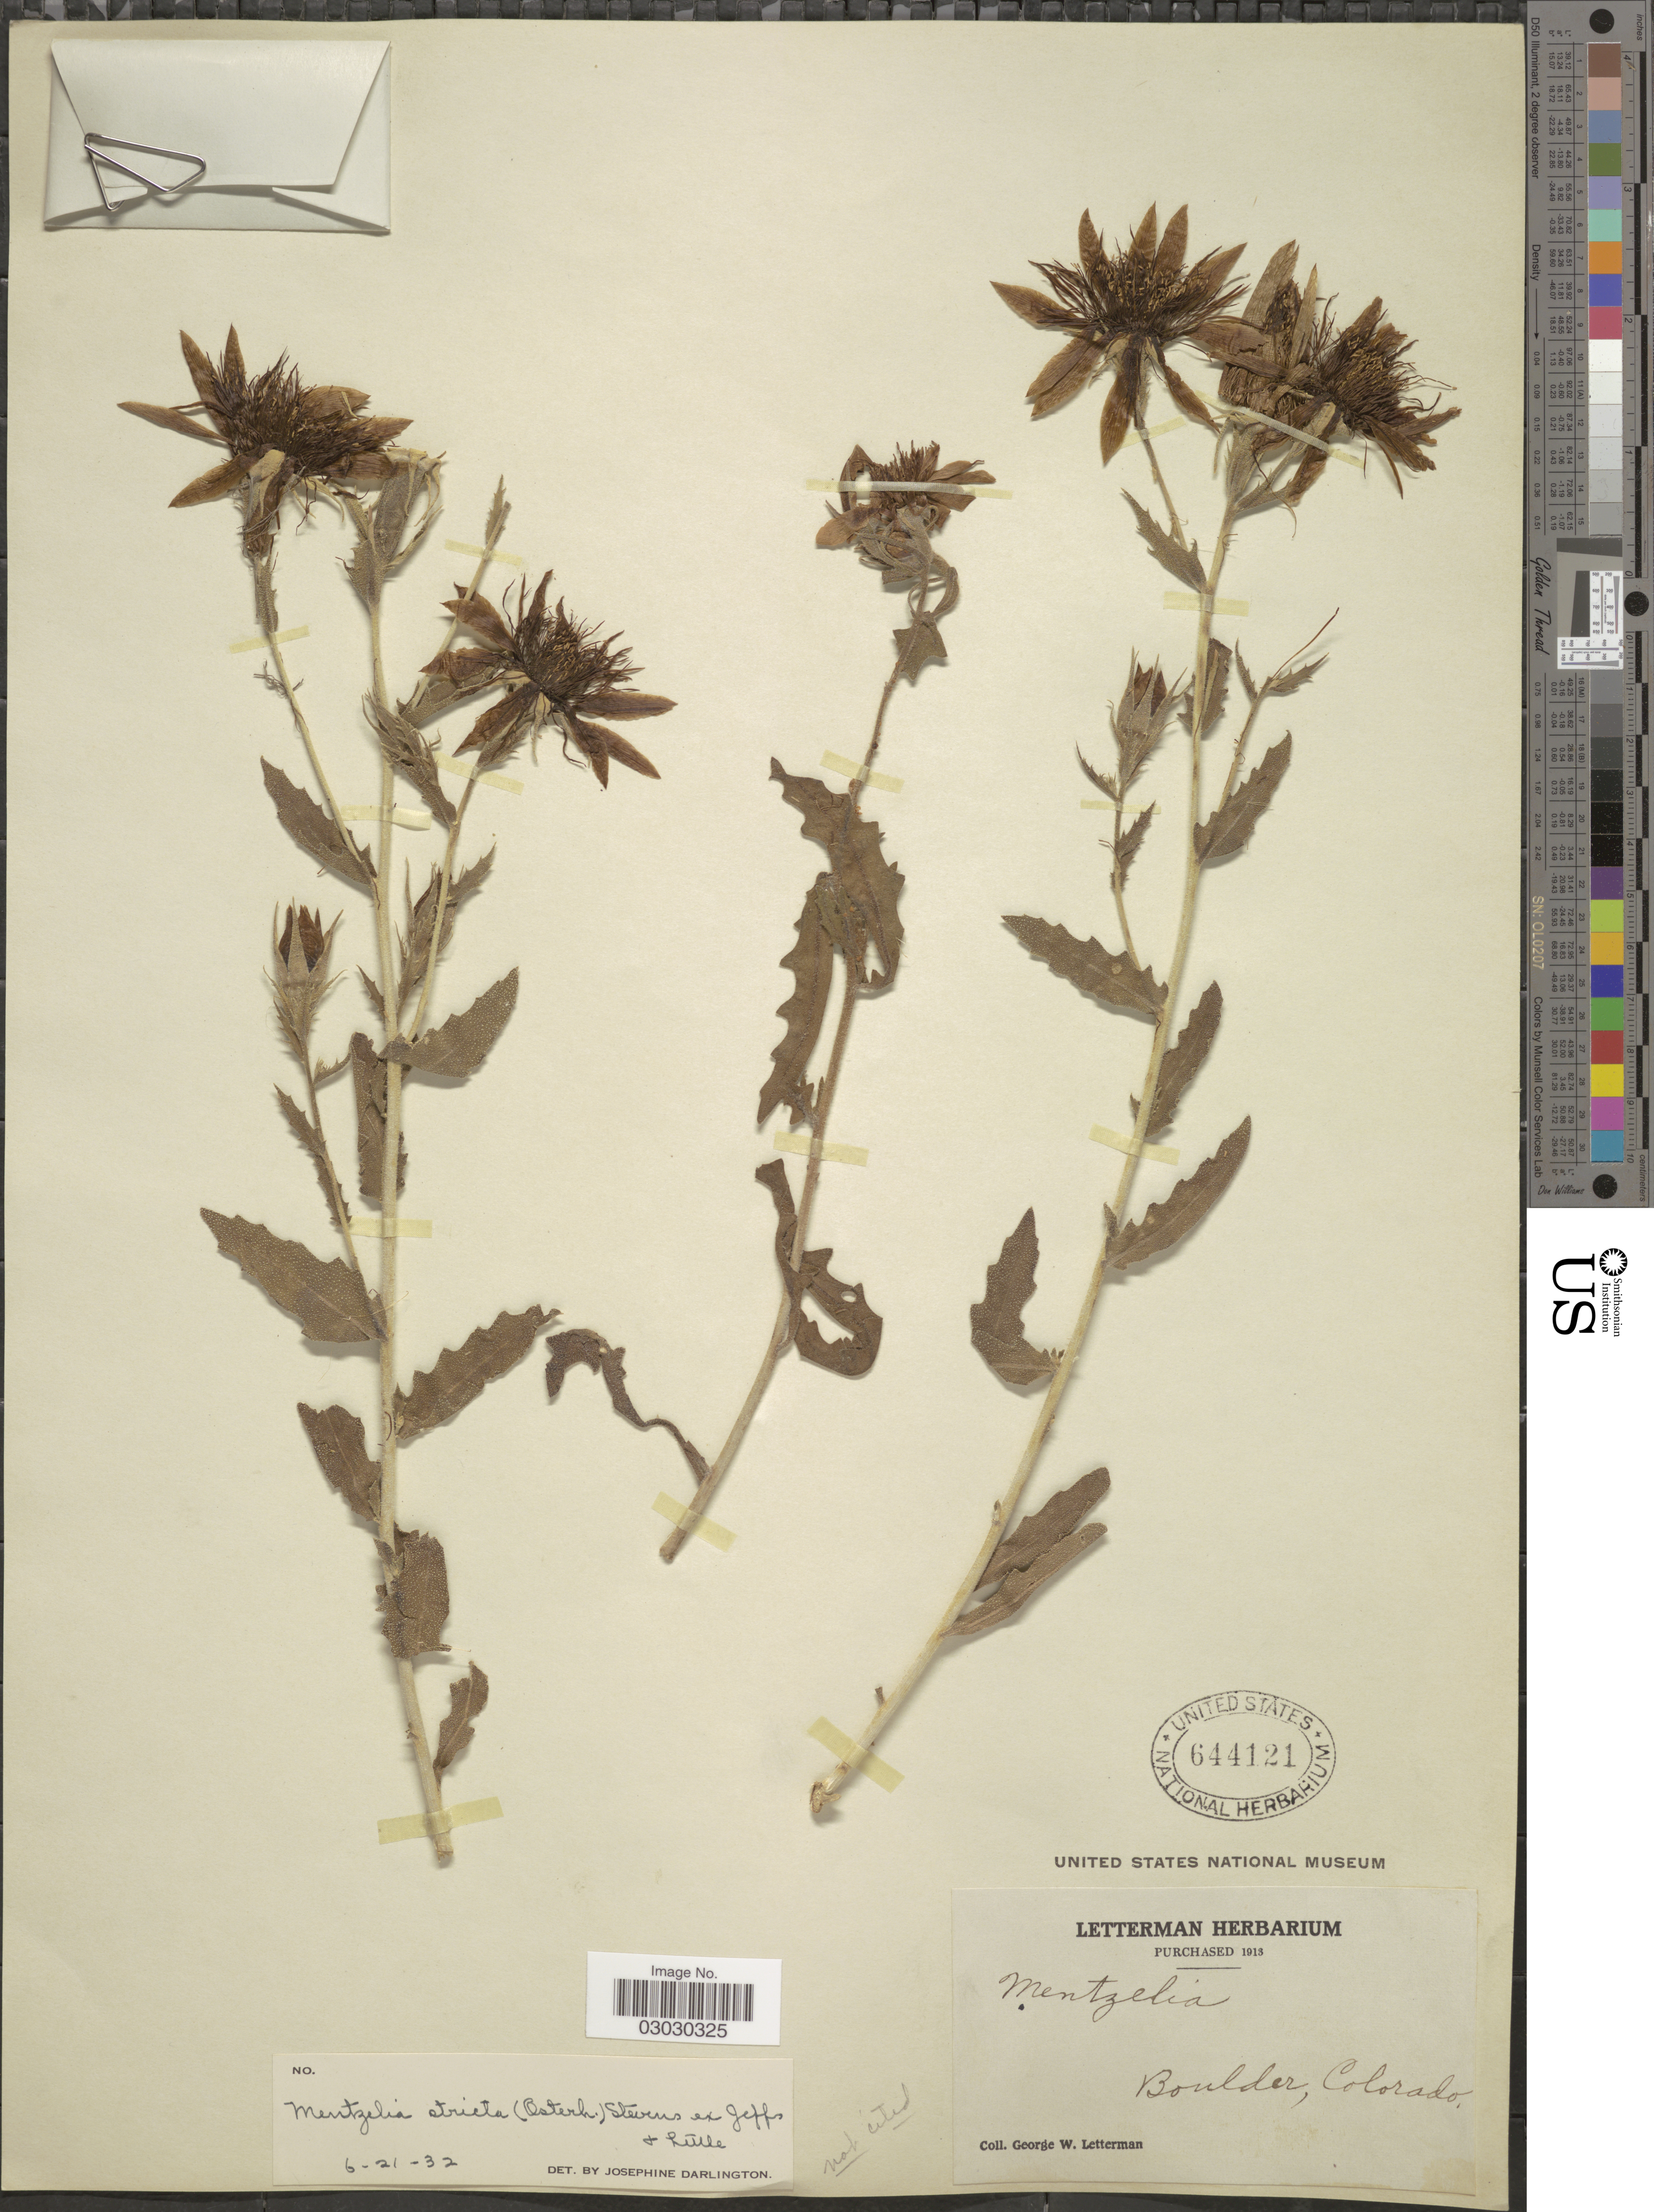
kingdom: Plantae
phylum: Tracheophyta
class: Magnoliopsida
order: Cornales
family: Loasaceae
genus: Mentzelia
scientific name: Mentzelia stricta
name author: (Osterh.) Stevens ex Jeffs & Little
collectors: G. W. Letterman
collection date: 1813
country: United States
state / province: Colorado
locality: Boulder.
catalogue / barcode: US 644121